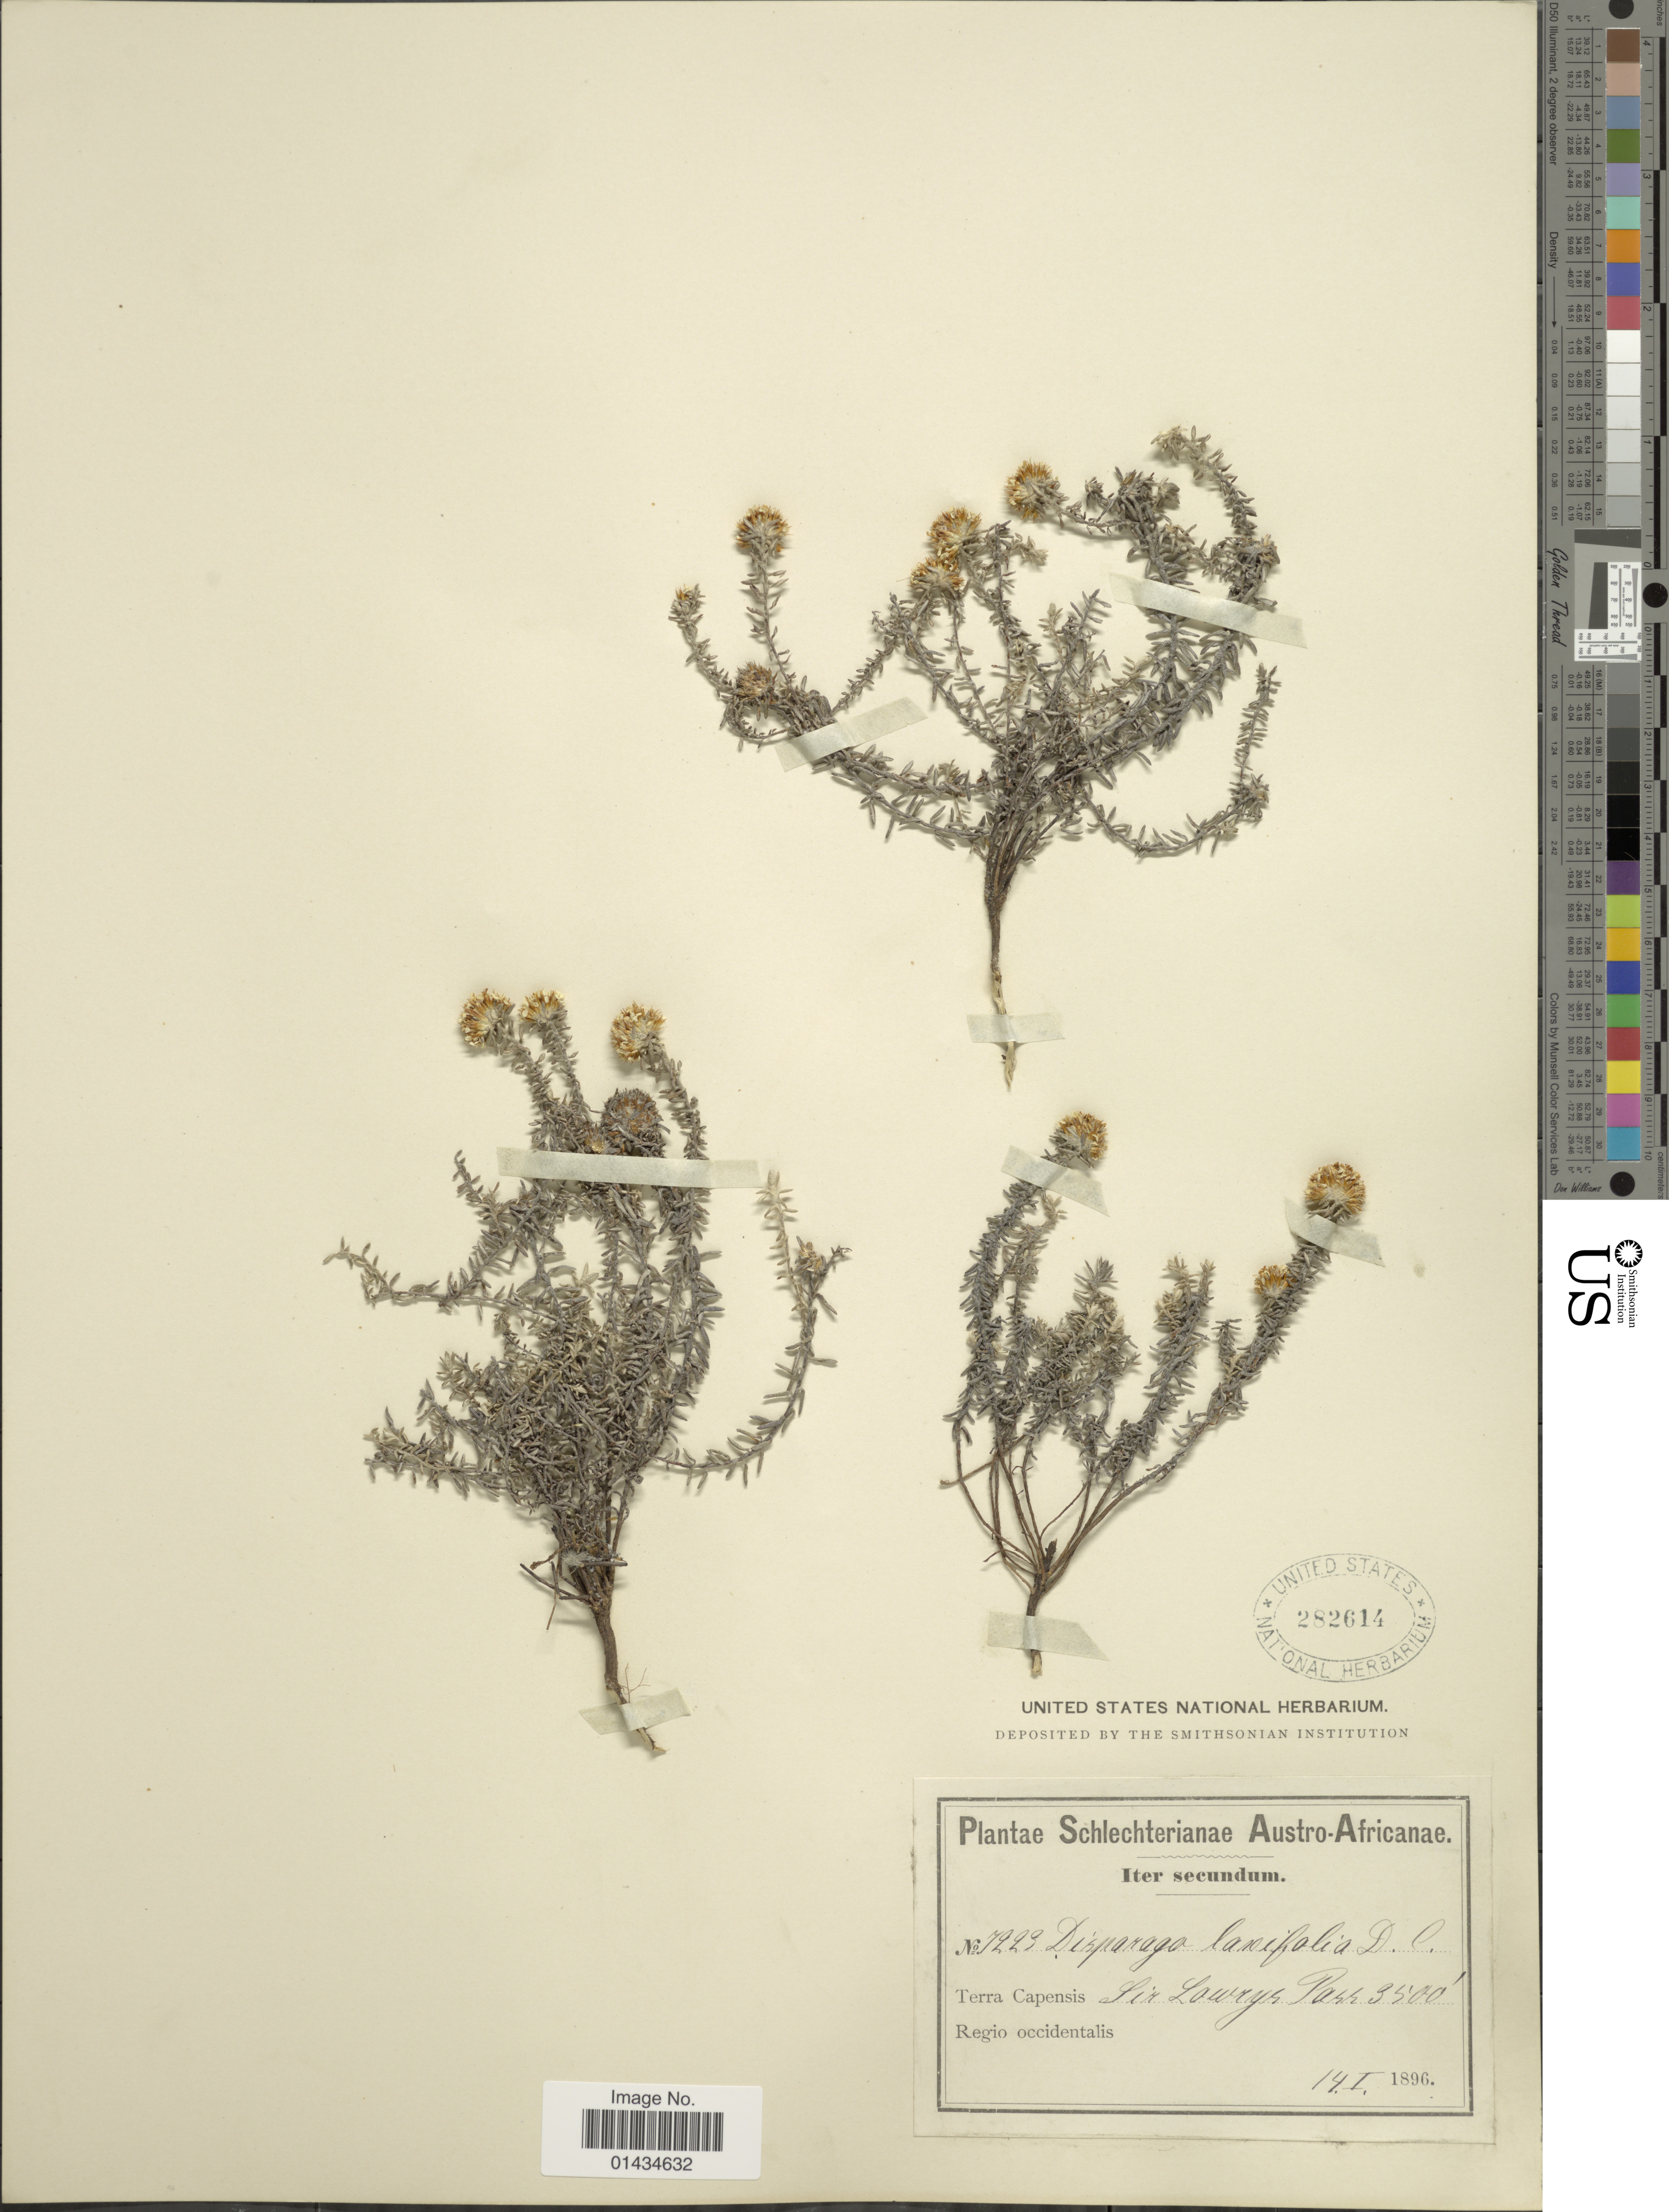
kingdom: Plantae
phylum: Tracheophyta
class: Magnoliopsida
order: Asterales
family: Asteraceae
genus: Disparago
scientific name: Disparago laxifolia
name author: DC.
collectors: Schlechter, --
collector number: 7223*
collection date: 1896-01-14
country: South Africa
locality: Austro-Africanae, Terra Capensis, Sir Lowruys Pass, regio occidentalis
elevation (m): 1067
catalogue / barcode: US 282614